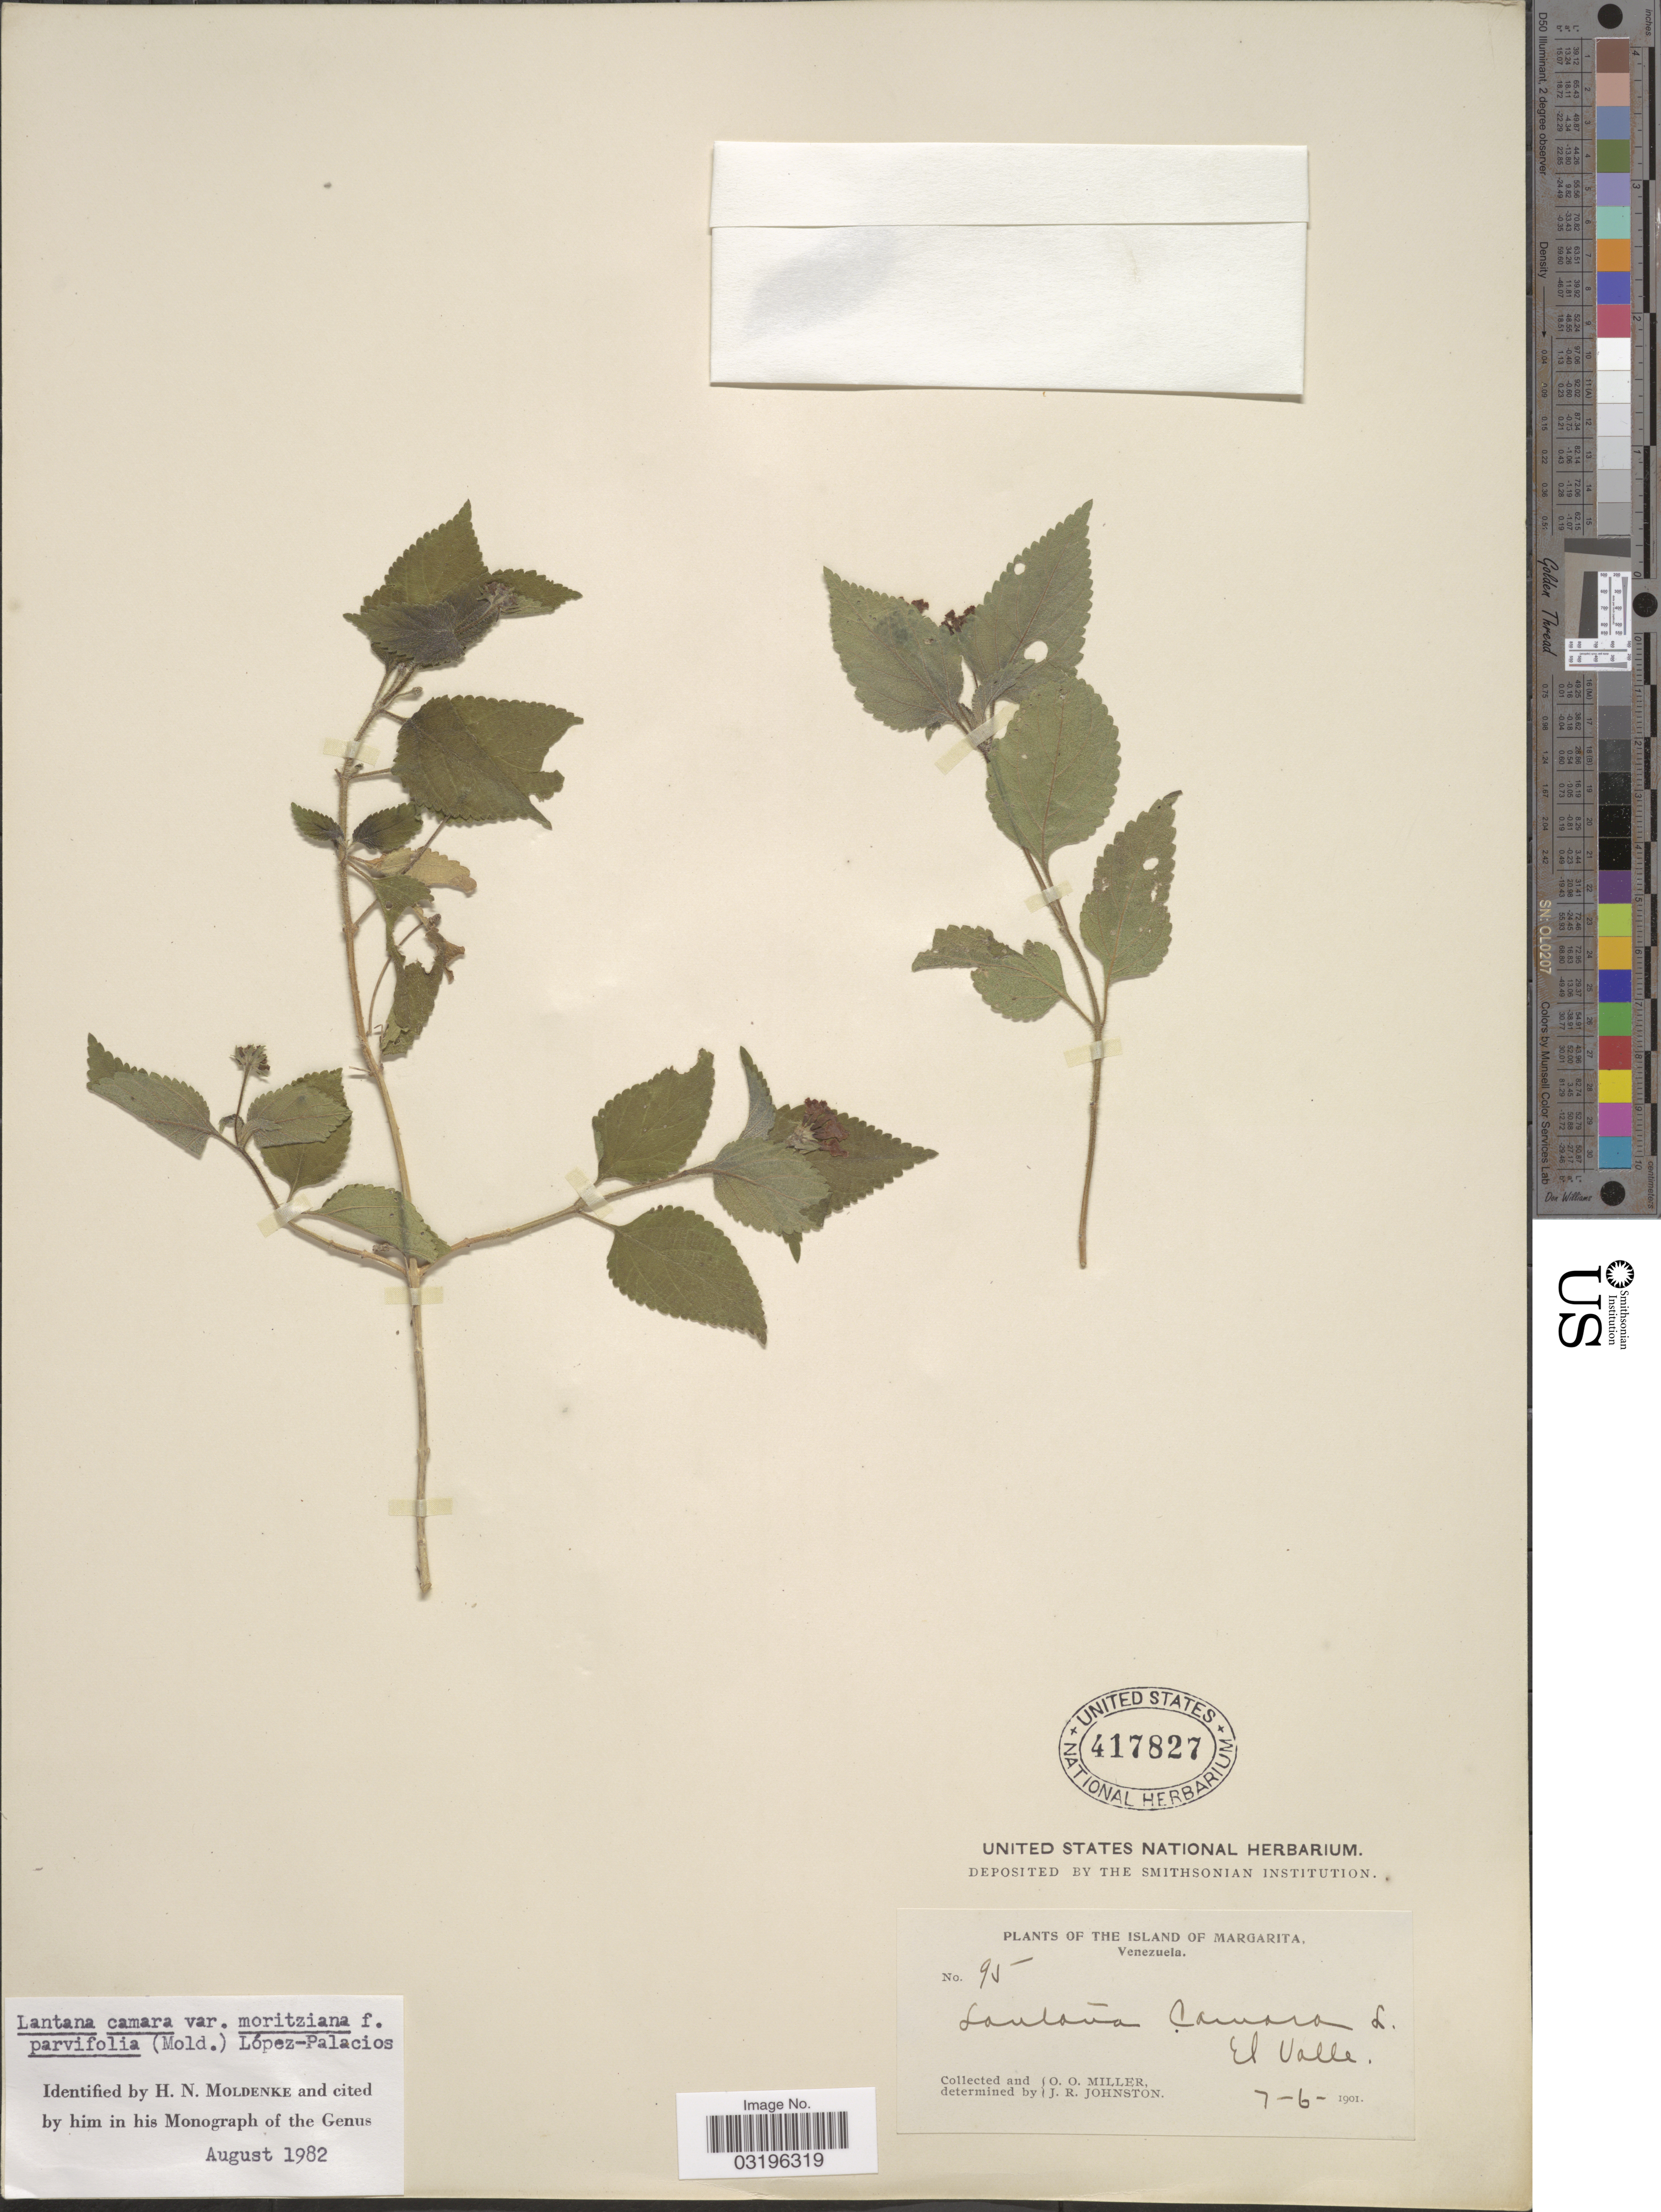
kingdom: Plantae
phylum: Tracheophyta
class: Magnoliopsida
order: Lamiales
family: Verbenaceae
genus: Lantana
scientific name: Lantana camara f. parvifolia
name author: Moldenke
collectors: O. O. Miller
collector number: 95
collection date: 1901-06-07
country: Venezuela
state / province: Nueva Esparta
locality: Island of Margarita. El Valle.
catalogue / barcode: US 417827